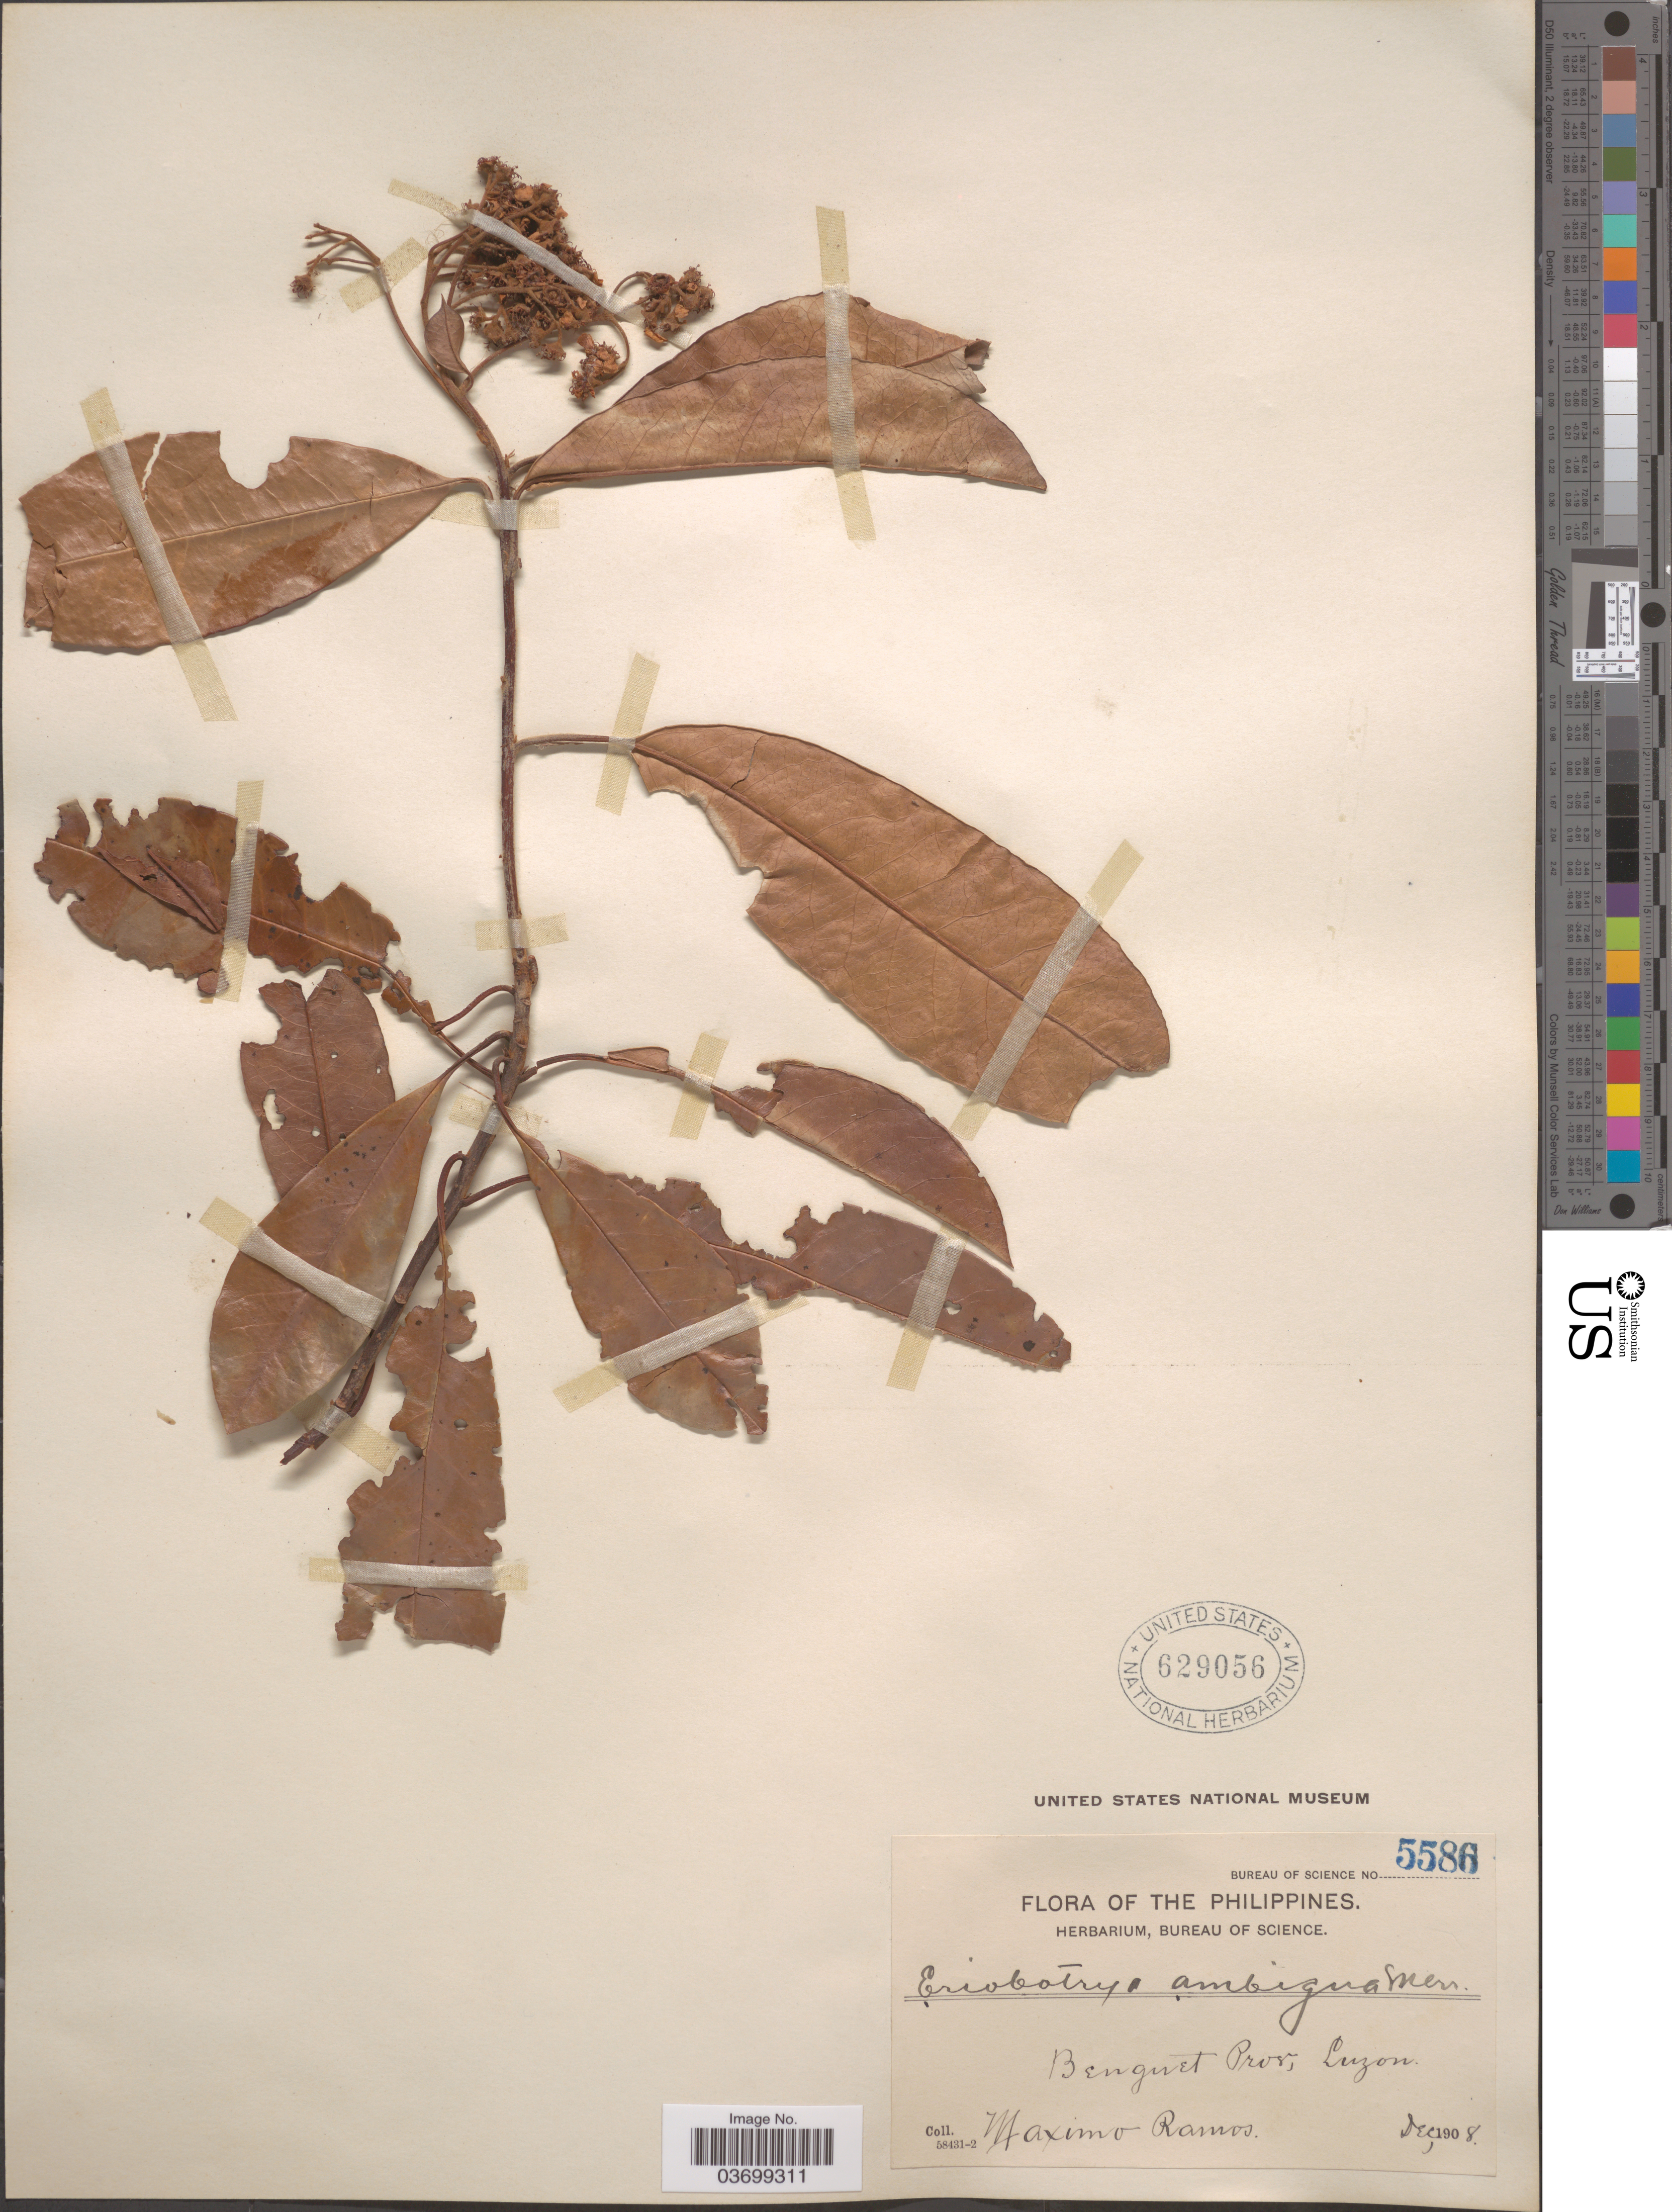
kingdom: Plantae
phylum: Tracheophyta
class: Magnoliopsida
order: Rosales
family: Rosaceae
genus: Stranvaesia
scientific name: Stranvaesia nussia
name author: (Buch.-Ham. ex D. Don) Decne.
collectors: M. Ramos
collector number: Bureau of Science 5586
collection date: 1908-12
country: Philippines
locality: Benguet Prov, Luzon.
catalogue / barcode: US 629056